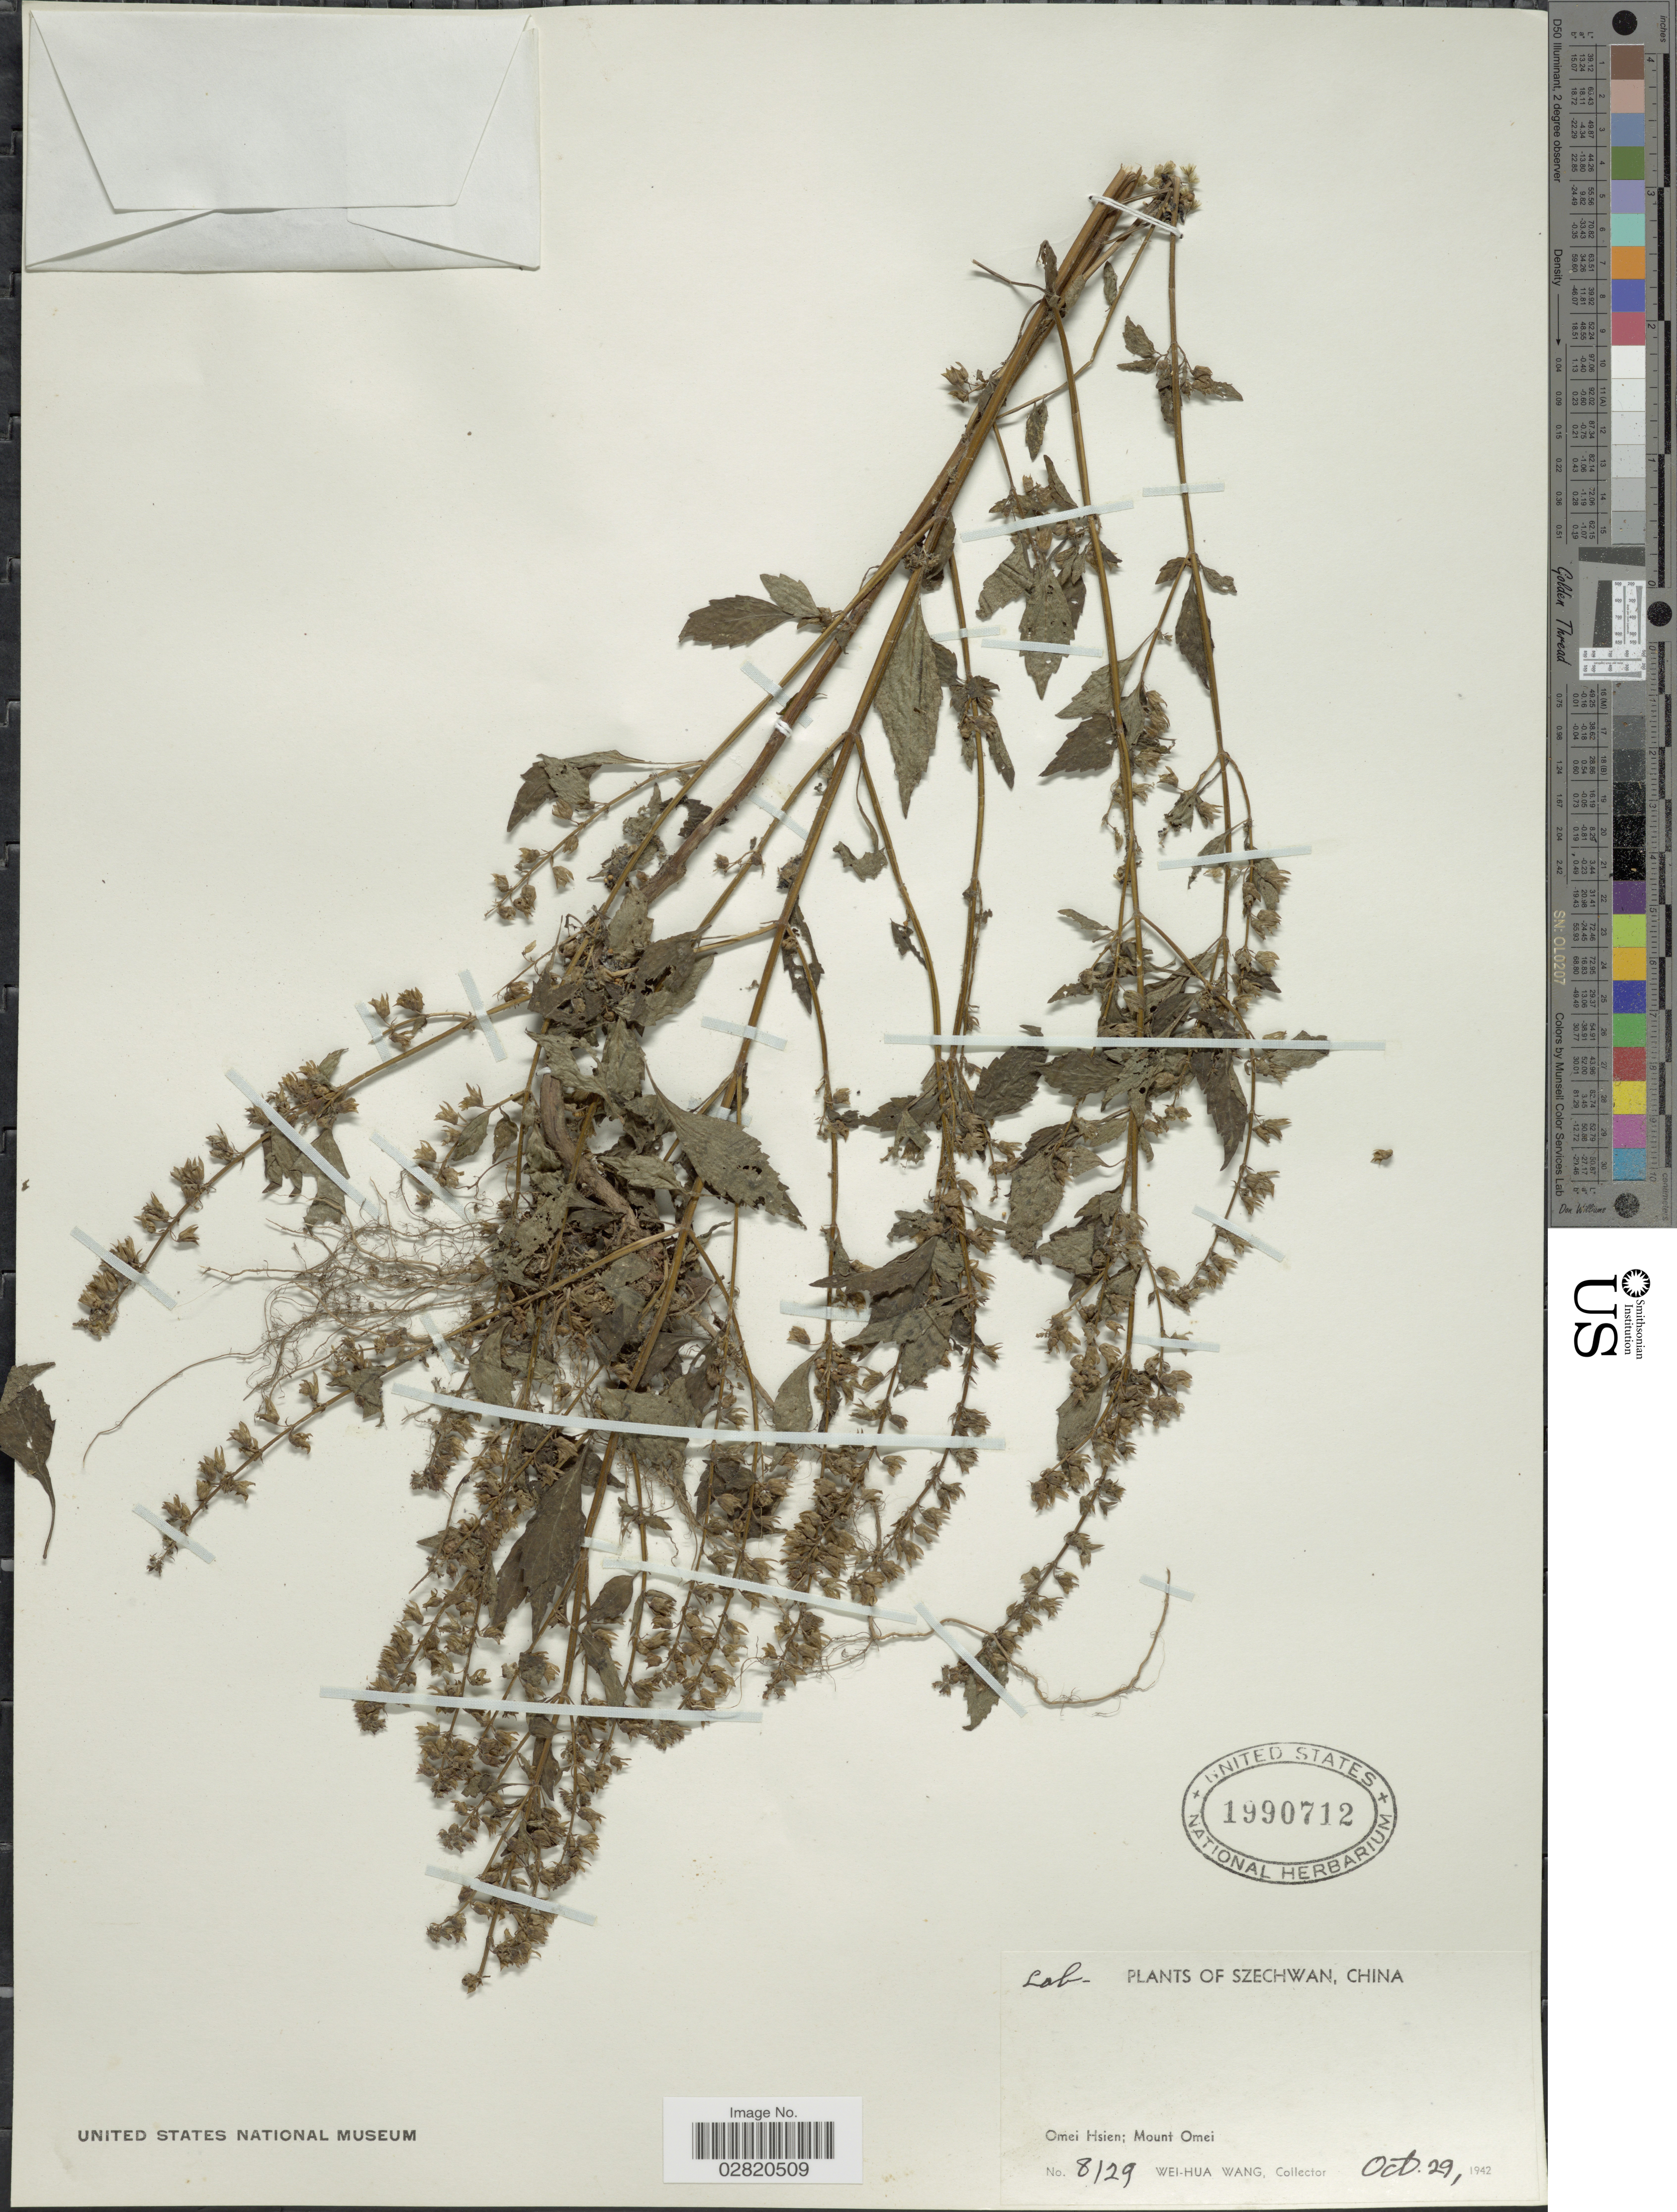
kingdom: Plantae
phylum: Tracheophyta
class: Magnoliopsida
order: Lamiales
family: Lamiaceae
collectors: W. Wang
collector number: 8129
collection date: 1942-10-29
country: China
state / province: Sichuan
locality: Szechwan. Omei Hsien; Mount Omei.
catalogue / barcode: US 1990712